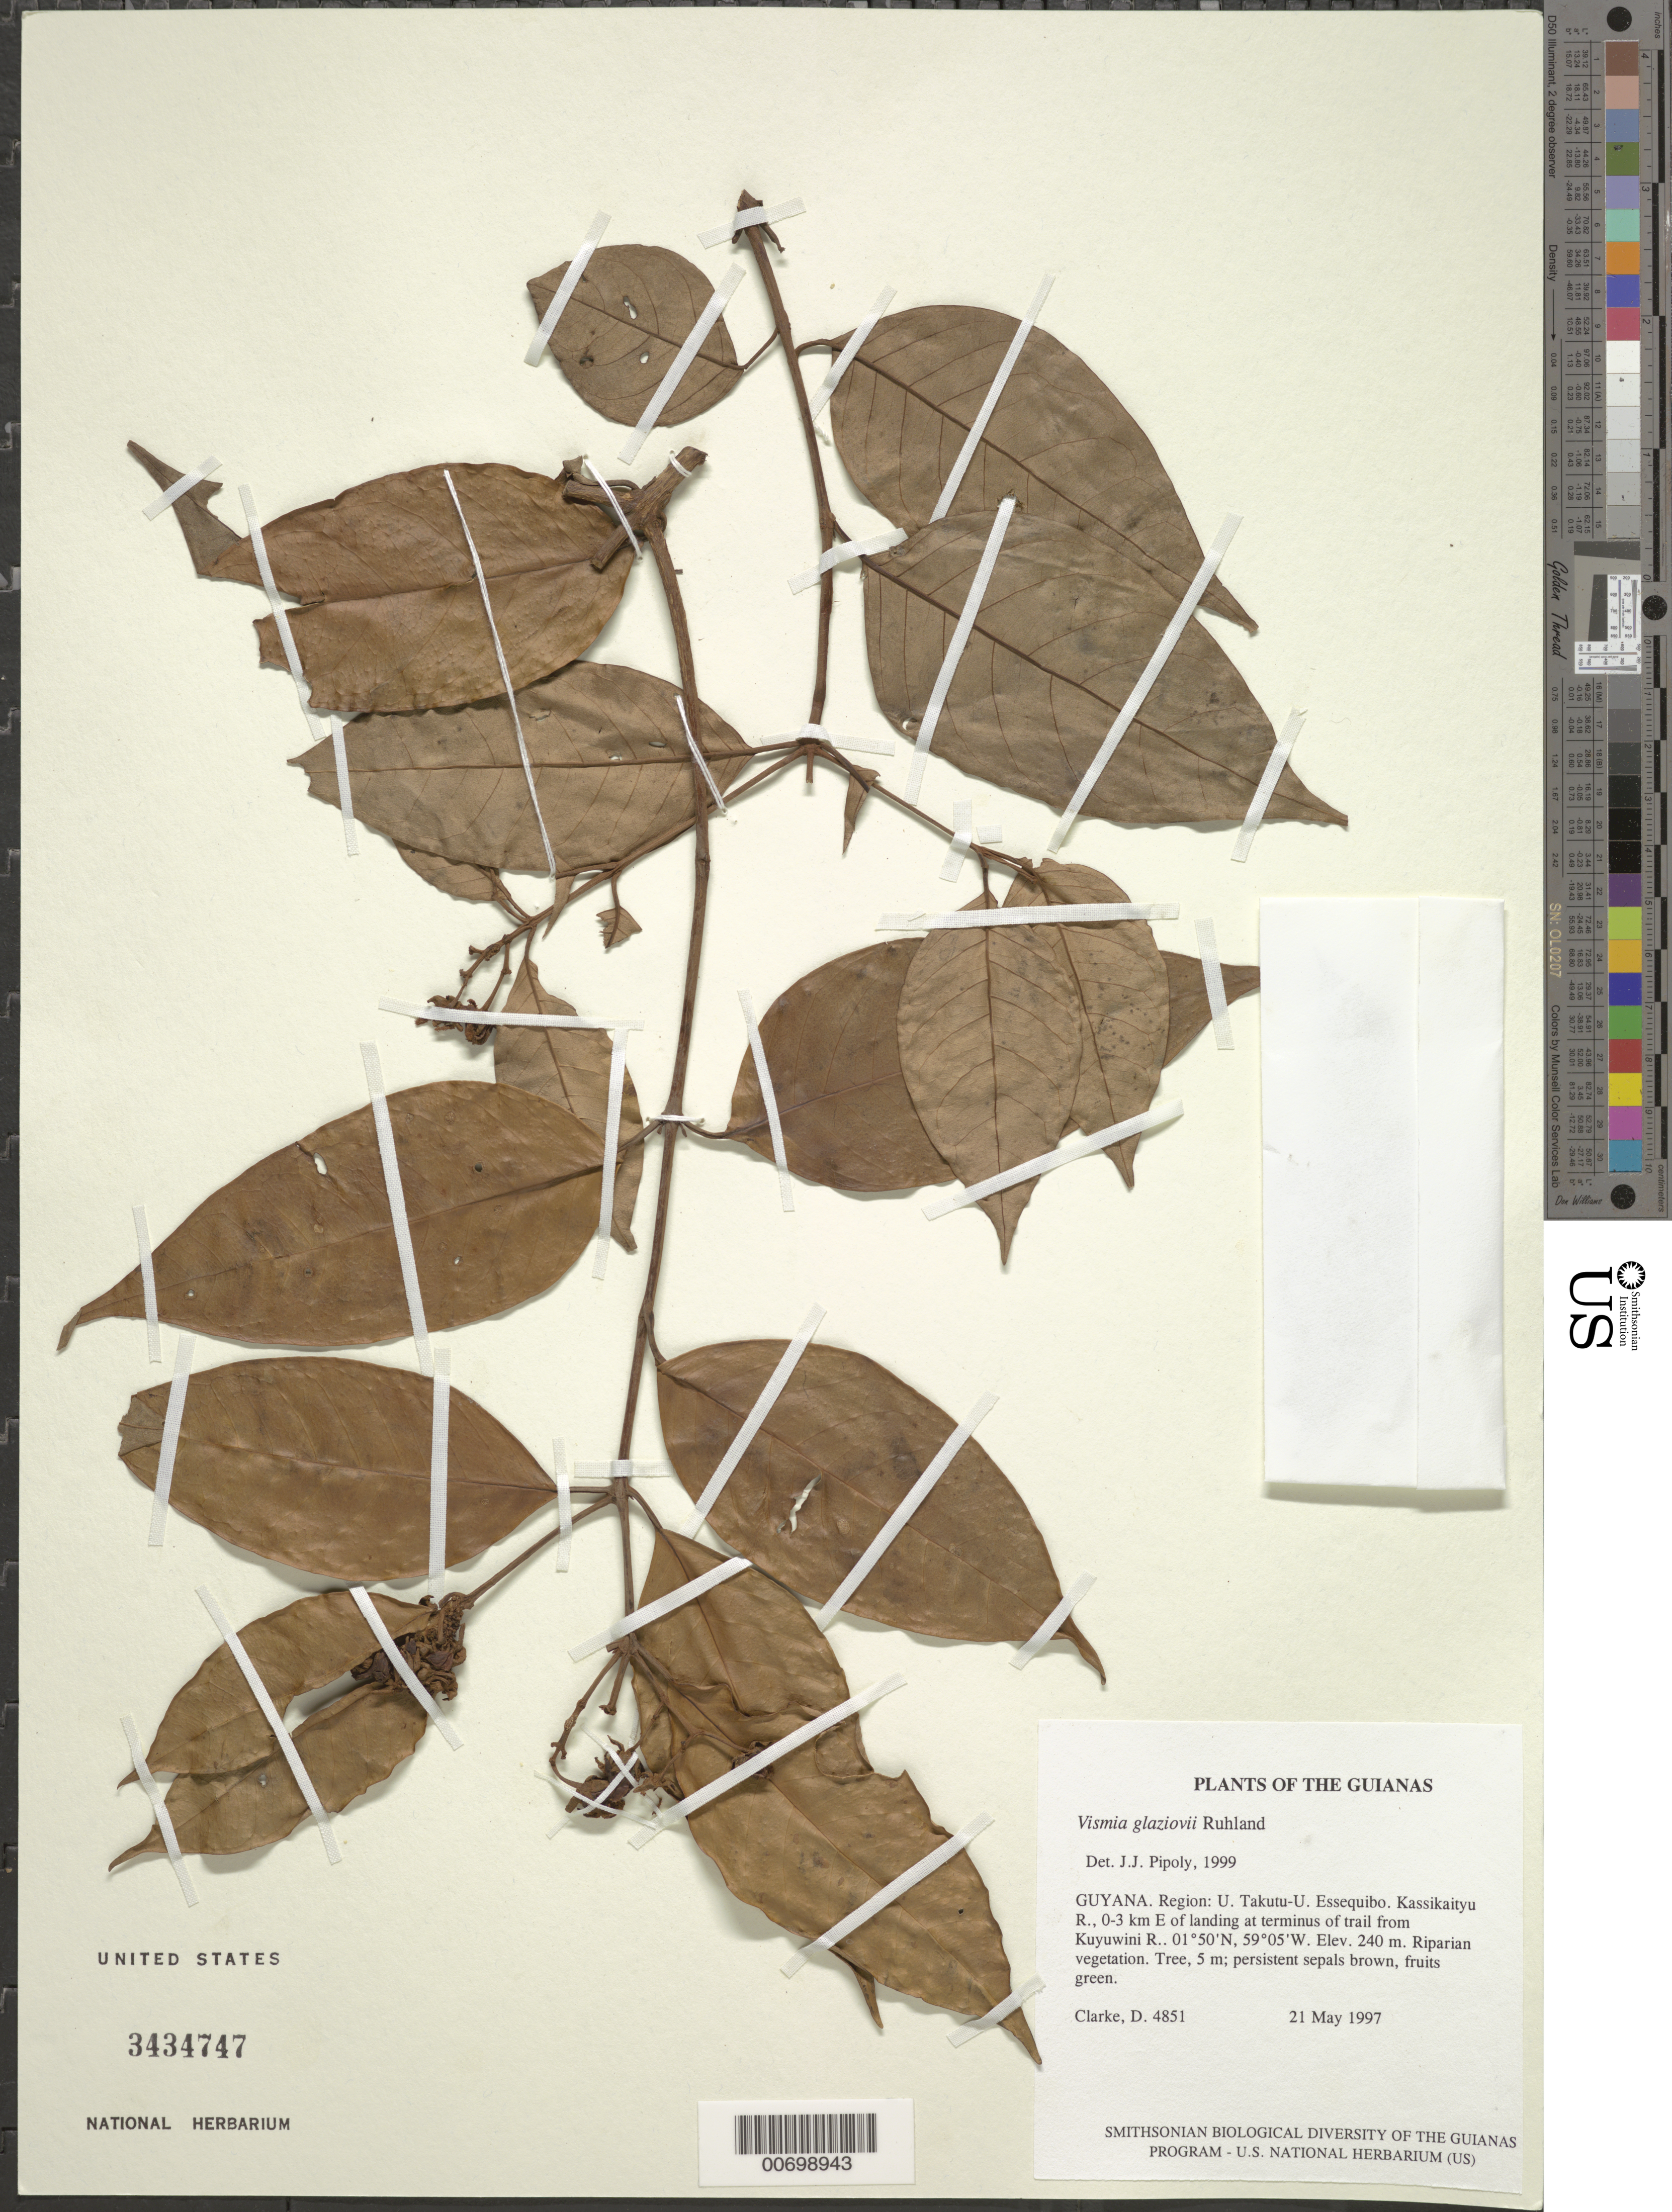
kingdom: Plantae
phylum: Tracheophyta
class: Magnoliopsida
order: Malpighiales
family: Hypericaceae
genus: Vismia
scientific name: Vismia glaziovii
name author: Ruhland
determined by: Pipoly, J. J., III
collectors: H. D. Clarke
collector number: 4851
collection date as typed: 21 May 1997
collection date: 1997-05-21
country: Guyana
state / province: U. Takutu-U. Essequibo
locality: Kassikaityu R., 0-3 km E of landing at terminus of trail from Kuyuwini R.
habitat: Riparian vegetation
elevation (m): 240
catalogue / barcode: US 3434747